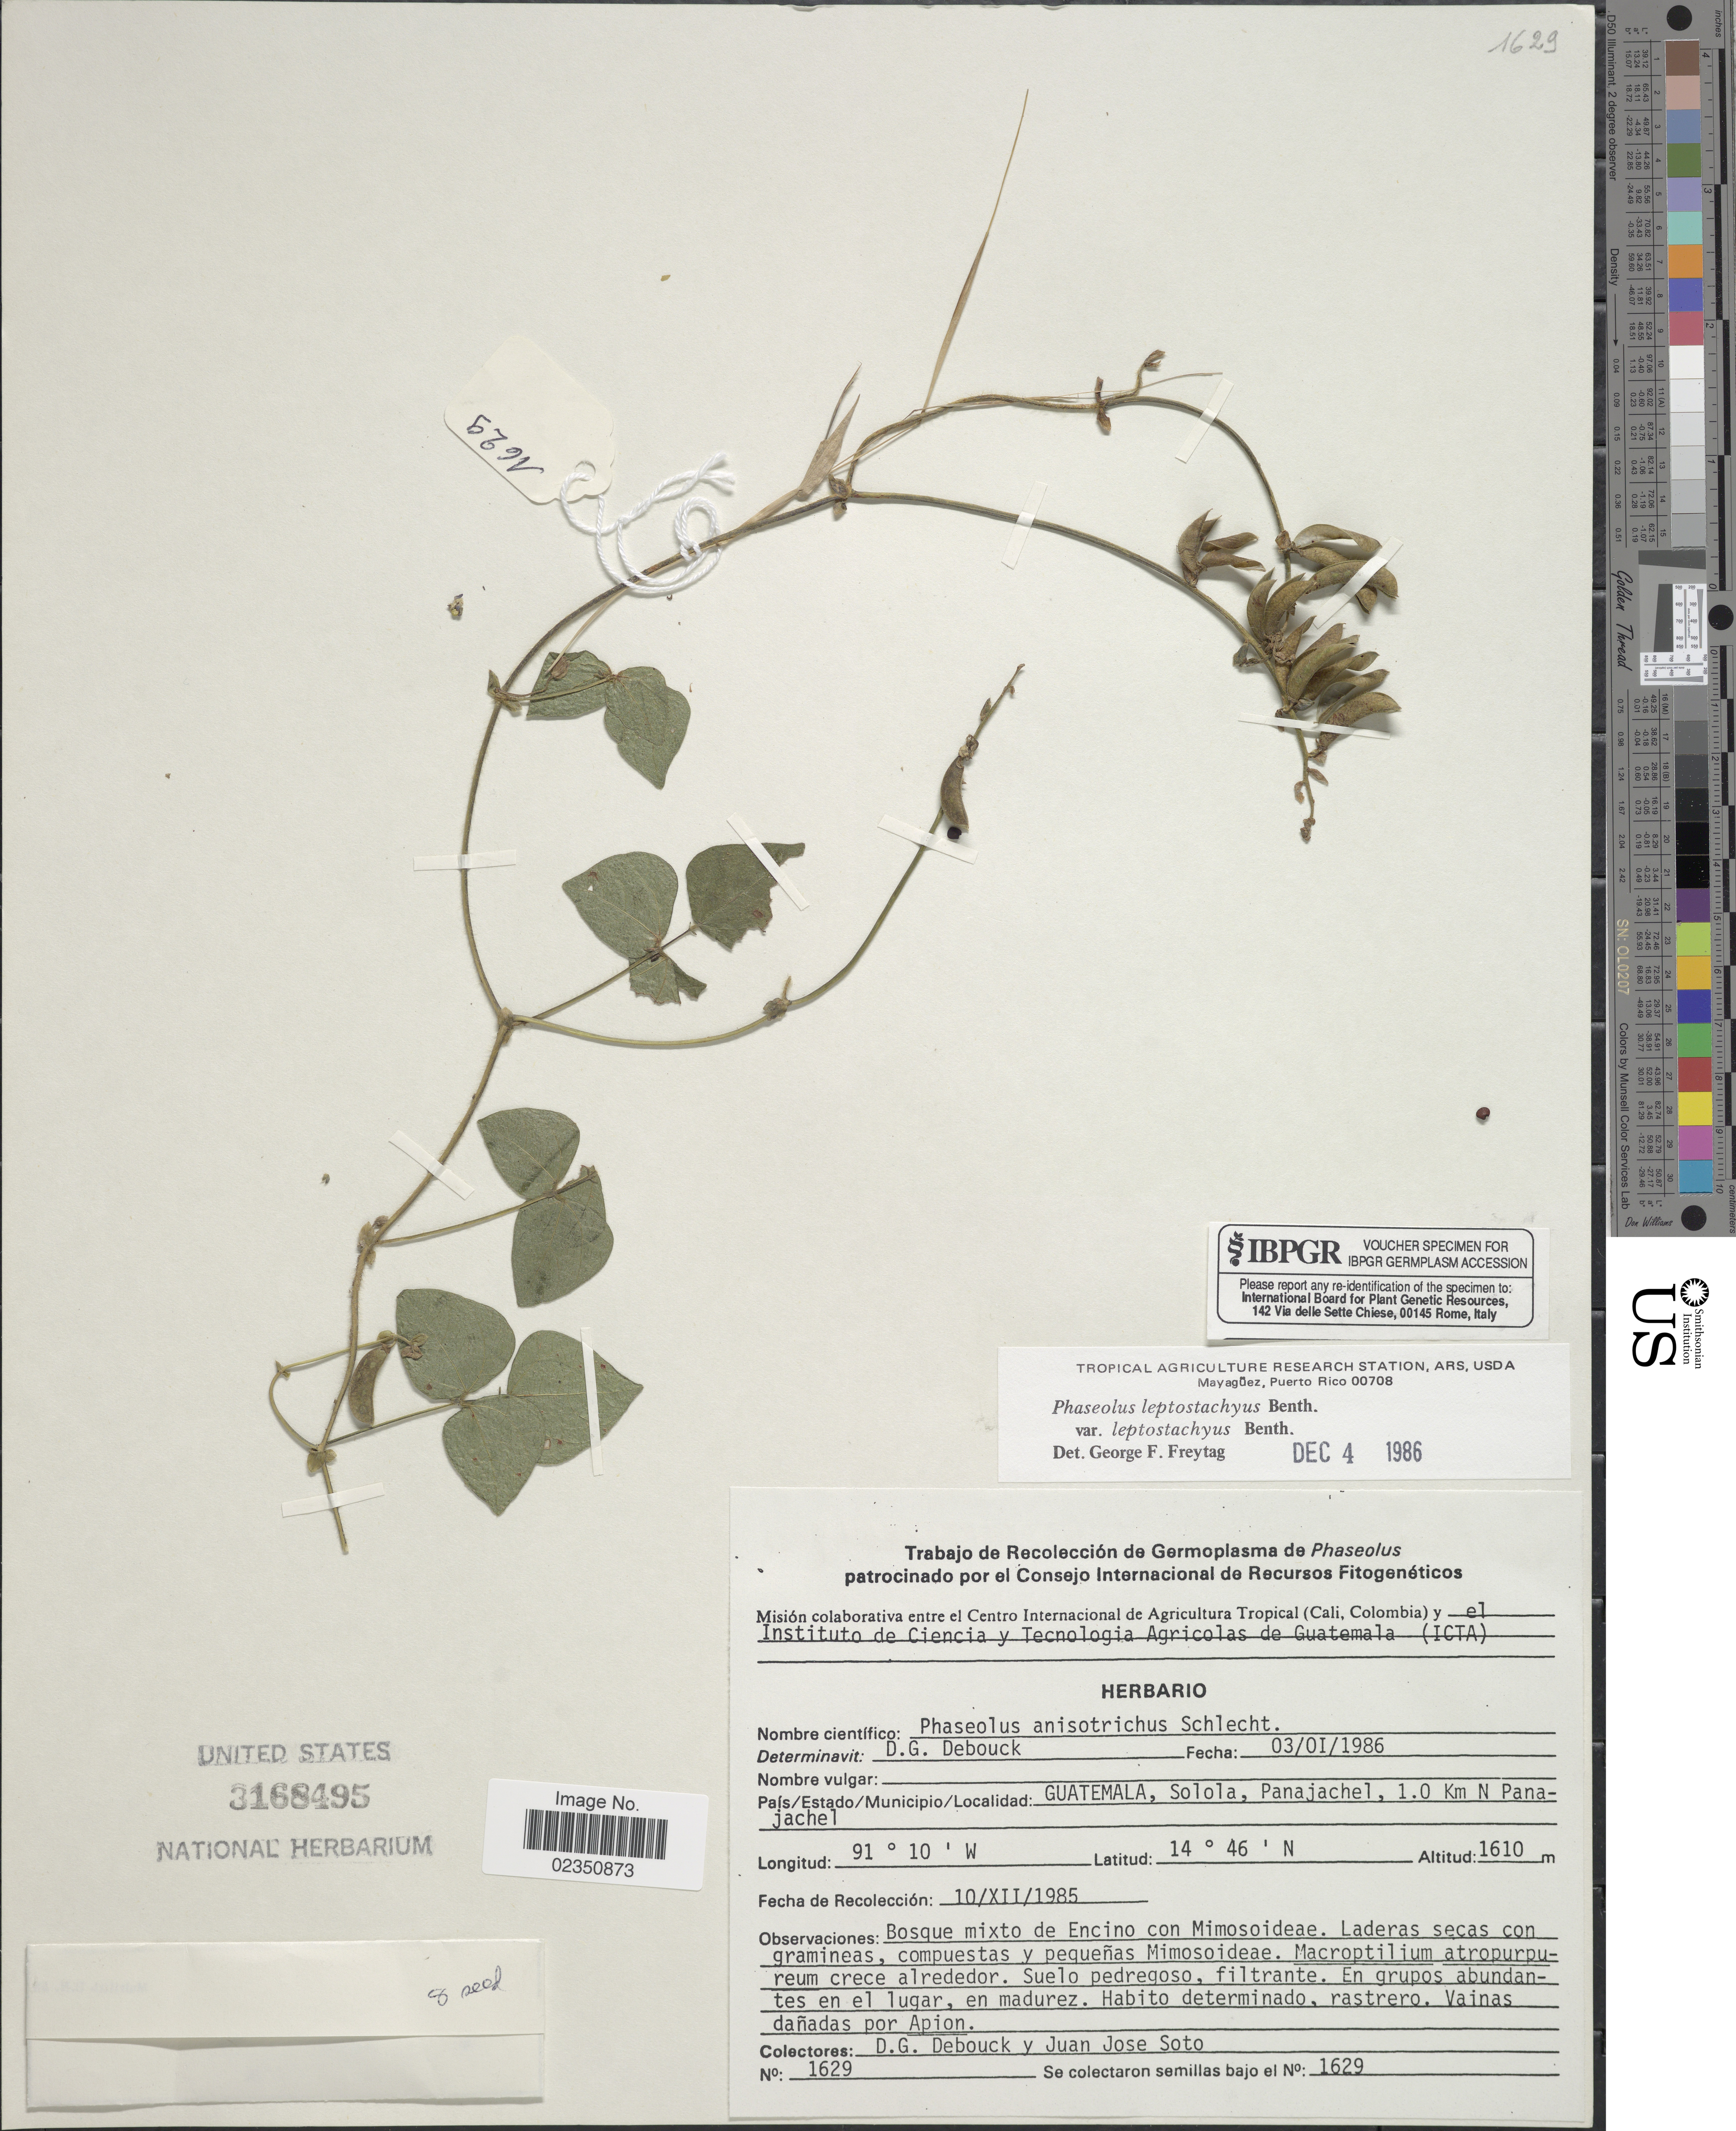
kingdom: Plantae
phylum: Tracheophyta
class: Magnoliopsida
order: Fabales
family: Fabaceae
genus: Phaseolus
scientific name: Phaseolus leptostachyus var. leptostachyus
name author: Benth.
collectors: D. Debouck & J. Soto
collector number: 1629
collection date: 1985-12-10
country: Guatemala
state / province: Sololá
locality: Panachel, 1.0 km N Panajachel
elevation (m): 1610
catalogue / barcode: US 3168495